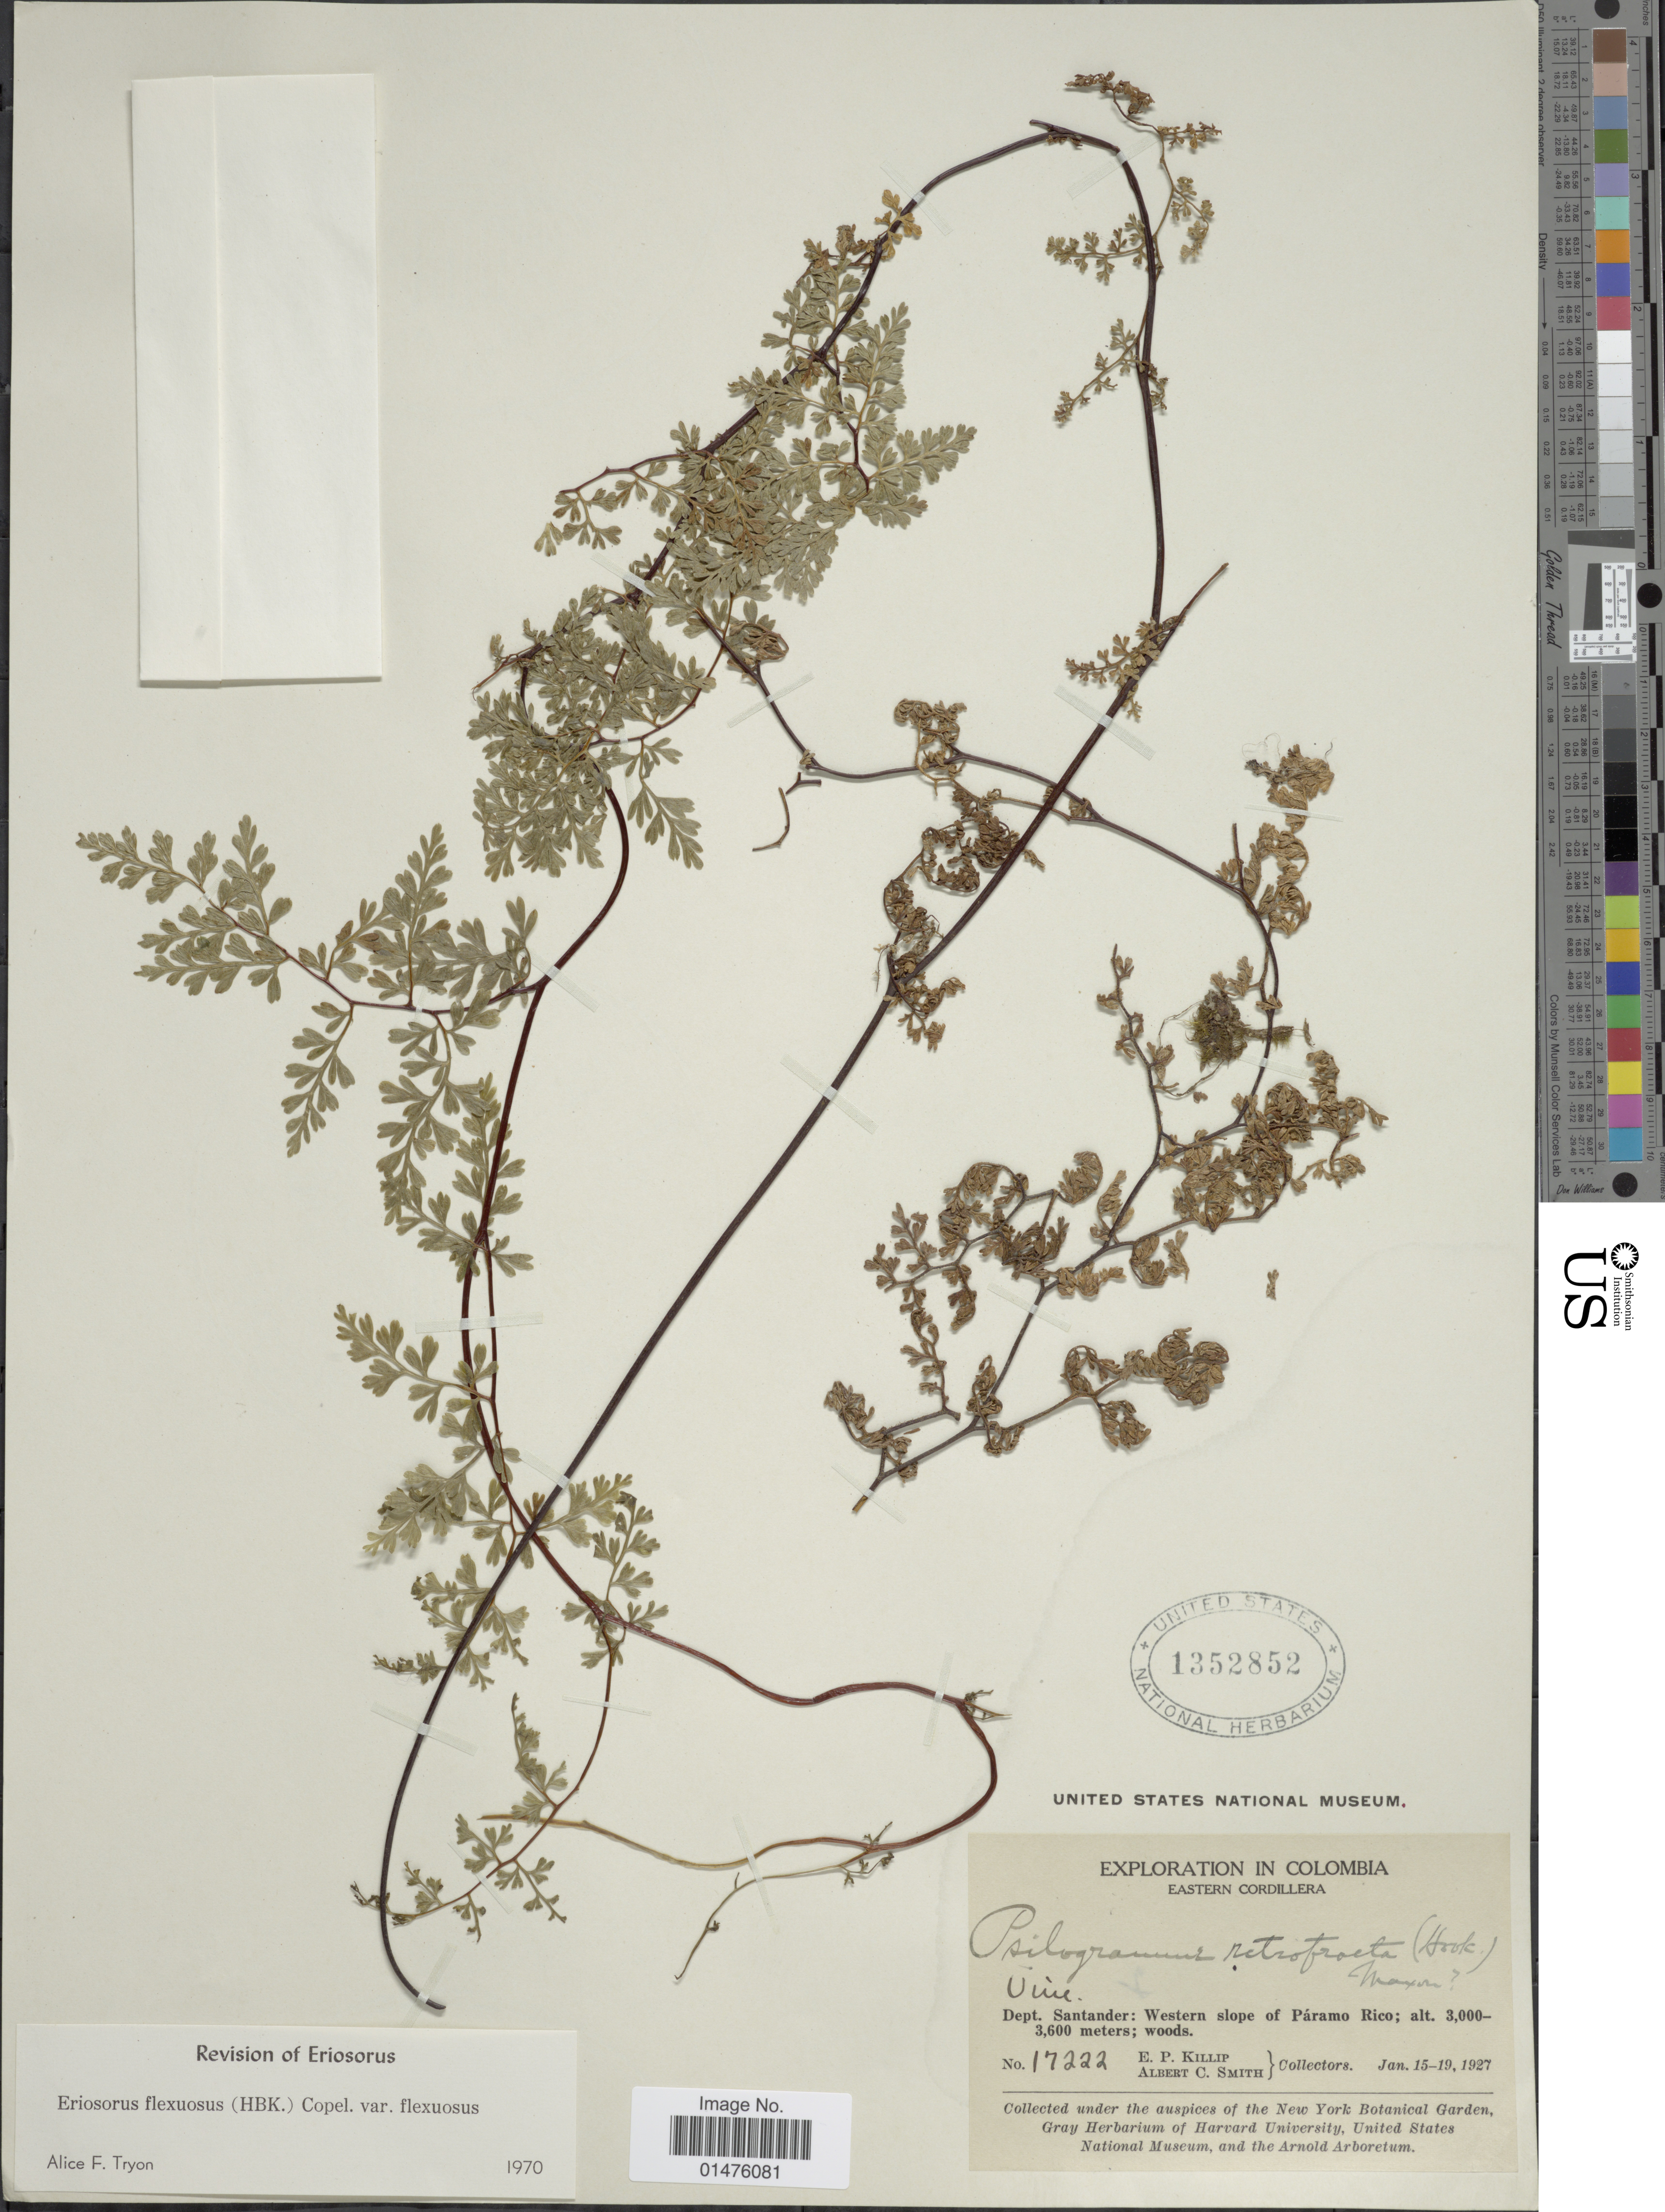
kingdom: Plantae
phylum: Tracheophyta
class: Polypodiopsida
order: Polypodiales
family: Pteridaceae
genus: Jamesonia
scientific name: Jamesonia flexuosa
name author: (Humb. & Bonpl.) Christenh.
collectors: E. P. Killip & A. C. Smith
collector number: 17222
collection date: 1927-01-15/1927-01-19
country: Colombia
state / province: Santander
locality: Eastern Cordillera, Dept. Santander: Western slope of Páramo Rico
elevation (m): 3000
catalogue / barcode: US 1352852